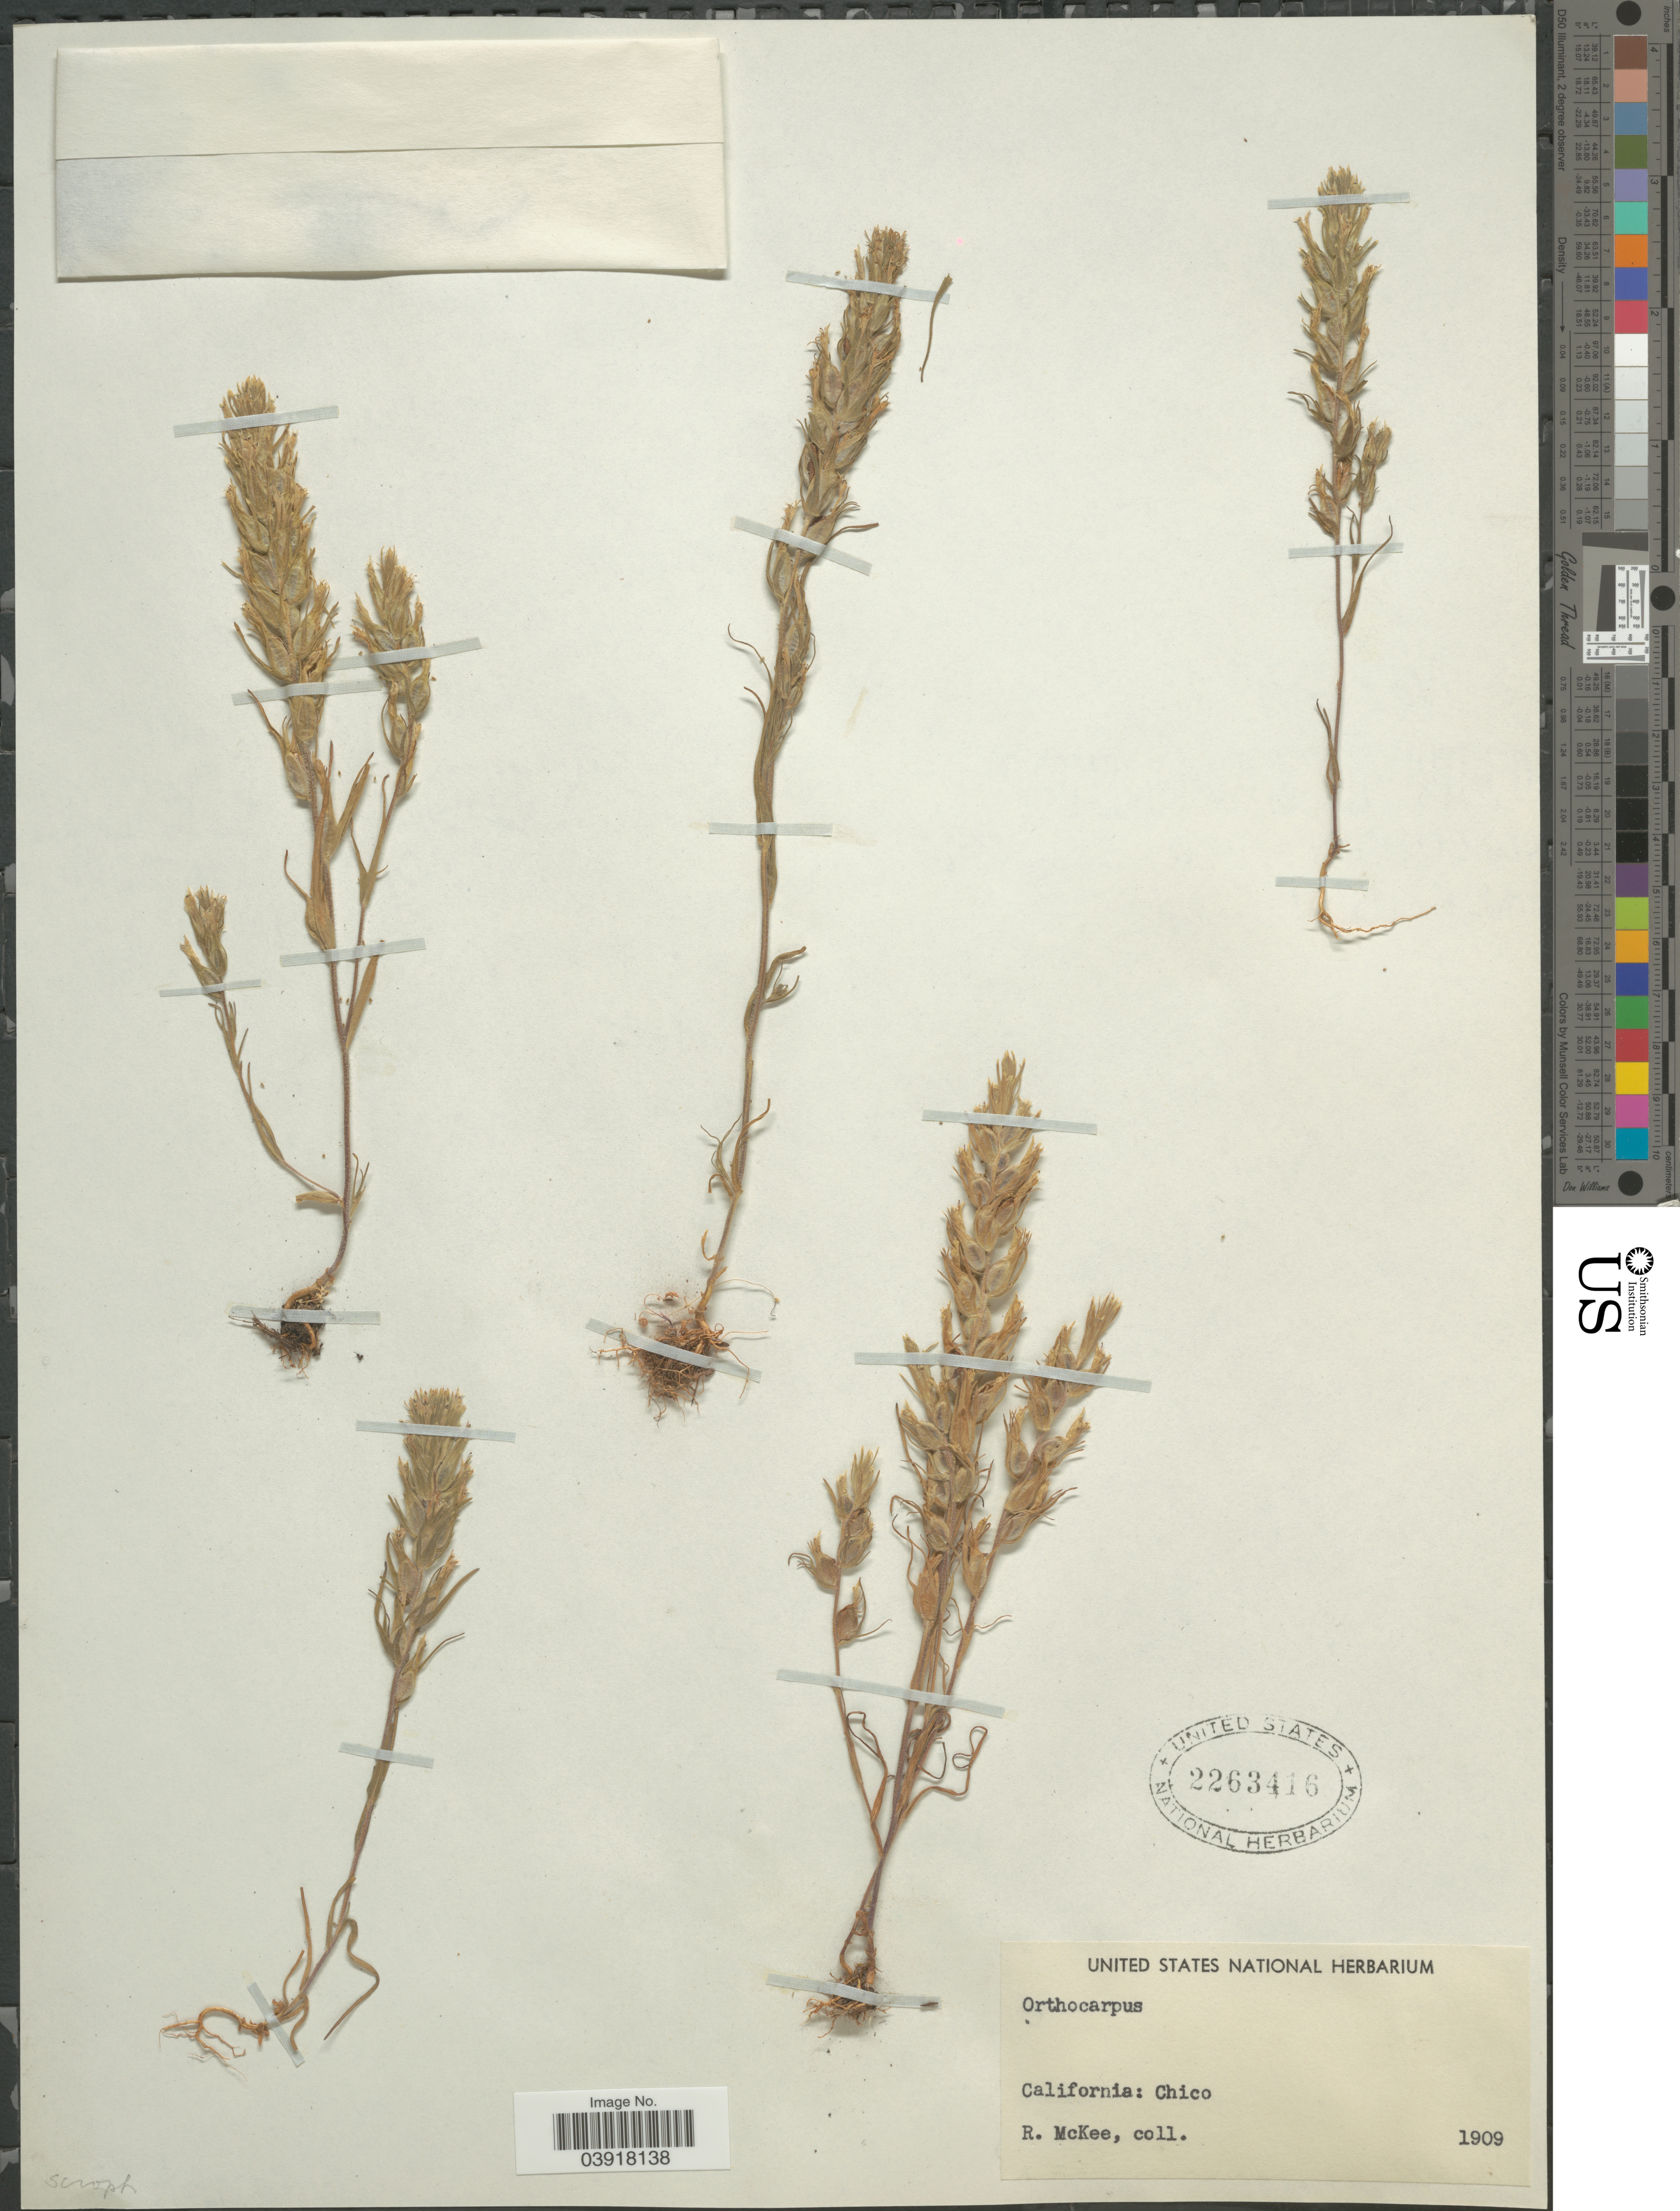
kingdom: Plantae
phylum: Tracheophyta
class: Magnoliopsida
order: Lamiales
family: Orobanchaceae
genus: Orthocarpus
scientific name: Orthocarpus sp.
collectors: R. Mckee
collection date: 1909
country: United States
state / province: California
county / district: Butte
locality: Chico.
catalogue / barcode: US 2263416